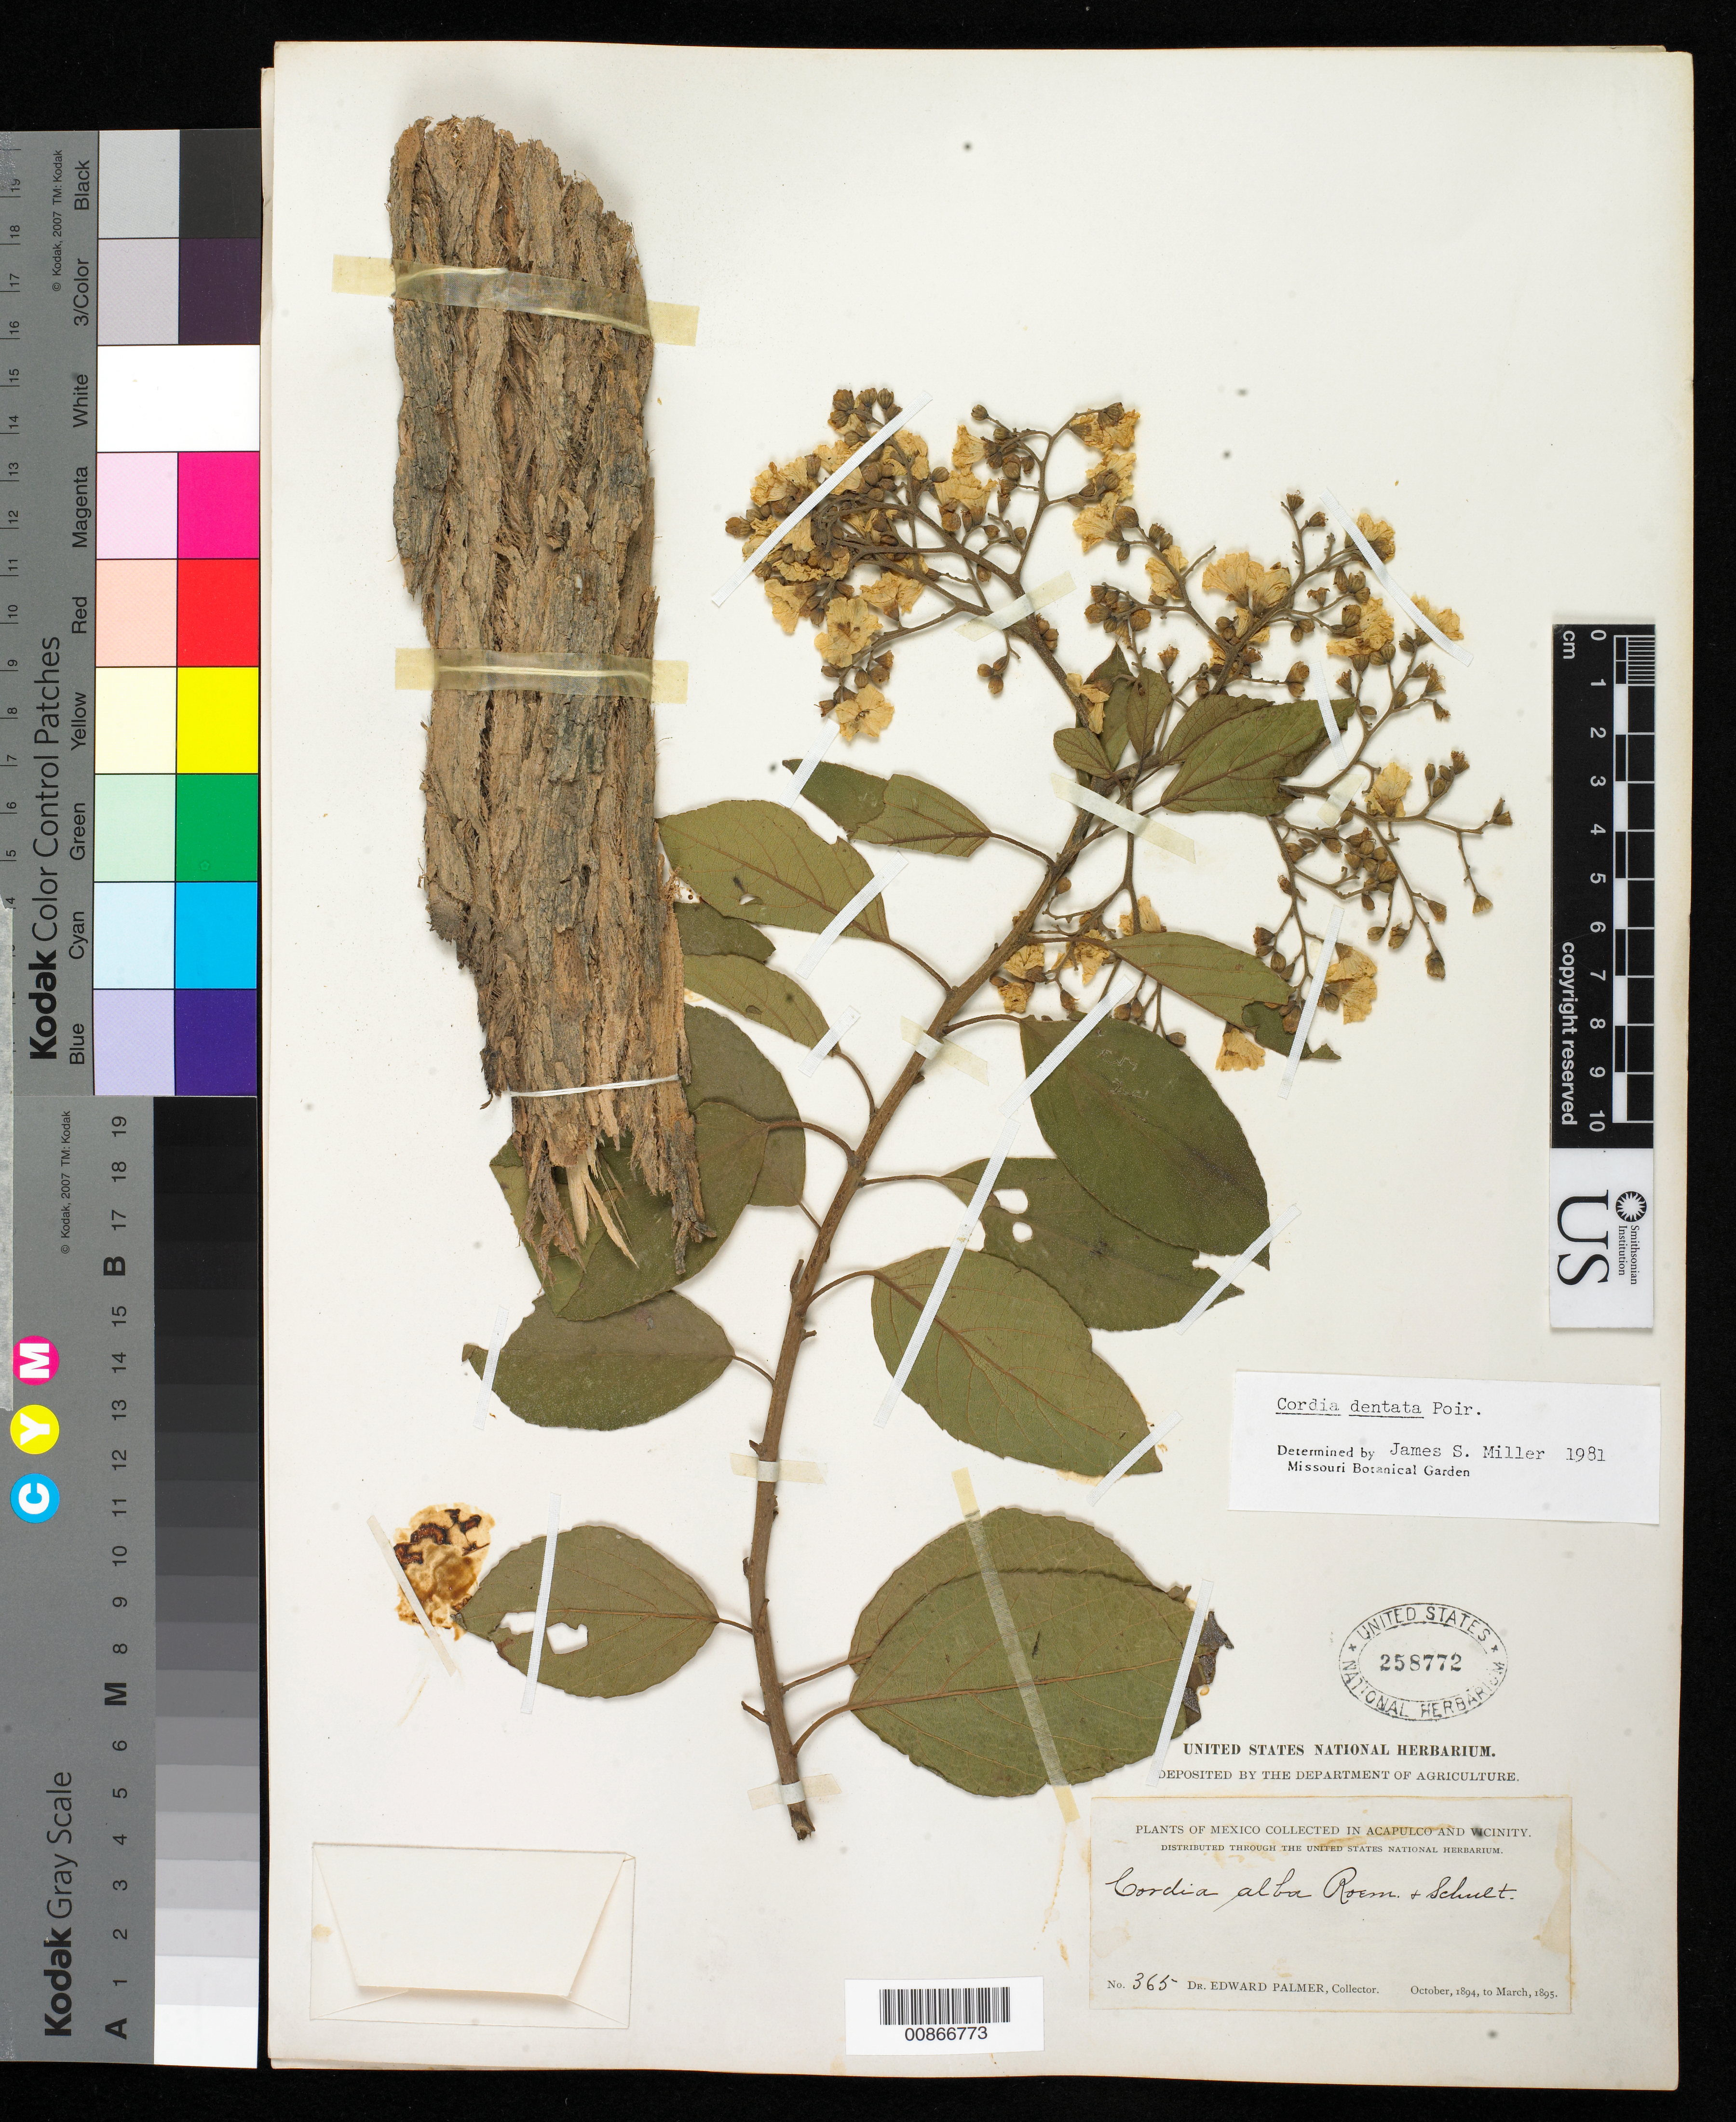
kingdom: Plantae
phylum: Tracheophyta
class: Magnoliopsida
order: Boraginales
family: Cordiaceae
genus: Cordia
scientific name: Cordia dentata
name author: Poir.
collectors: E. Palmer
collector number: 365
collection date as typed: Oct 1894 to -- Mar 1895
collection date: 1894-10/1895-03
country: Mexico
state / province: Guerrero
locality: Acapulco, Guerrero and vicinity.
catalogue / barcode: US 258772